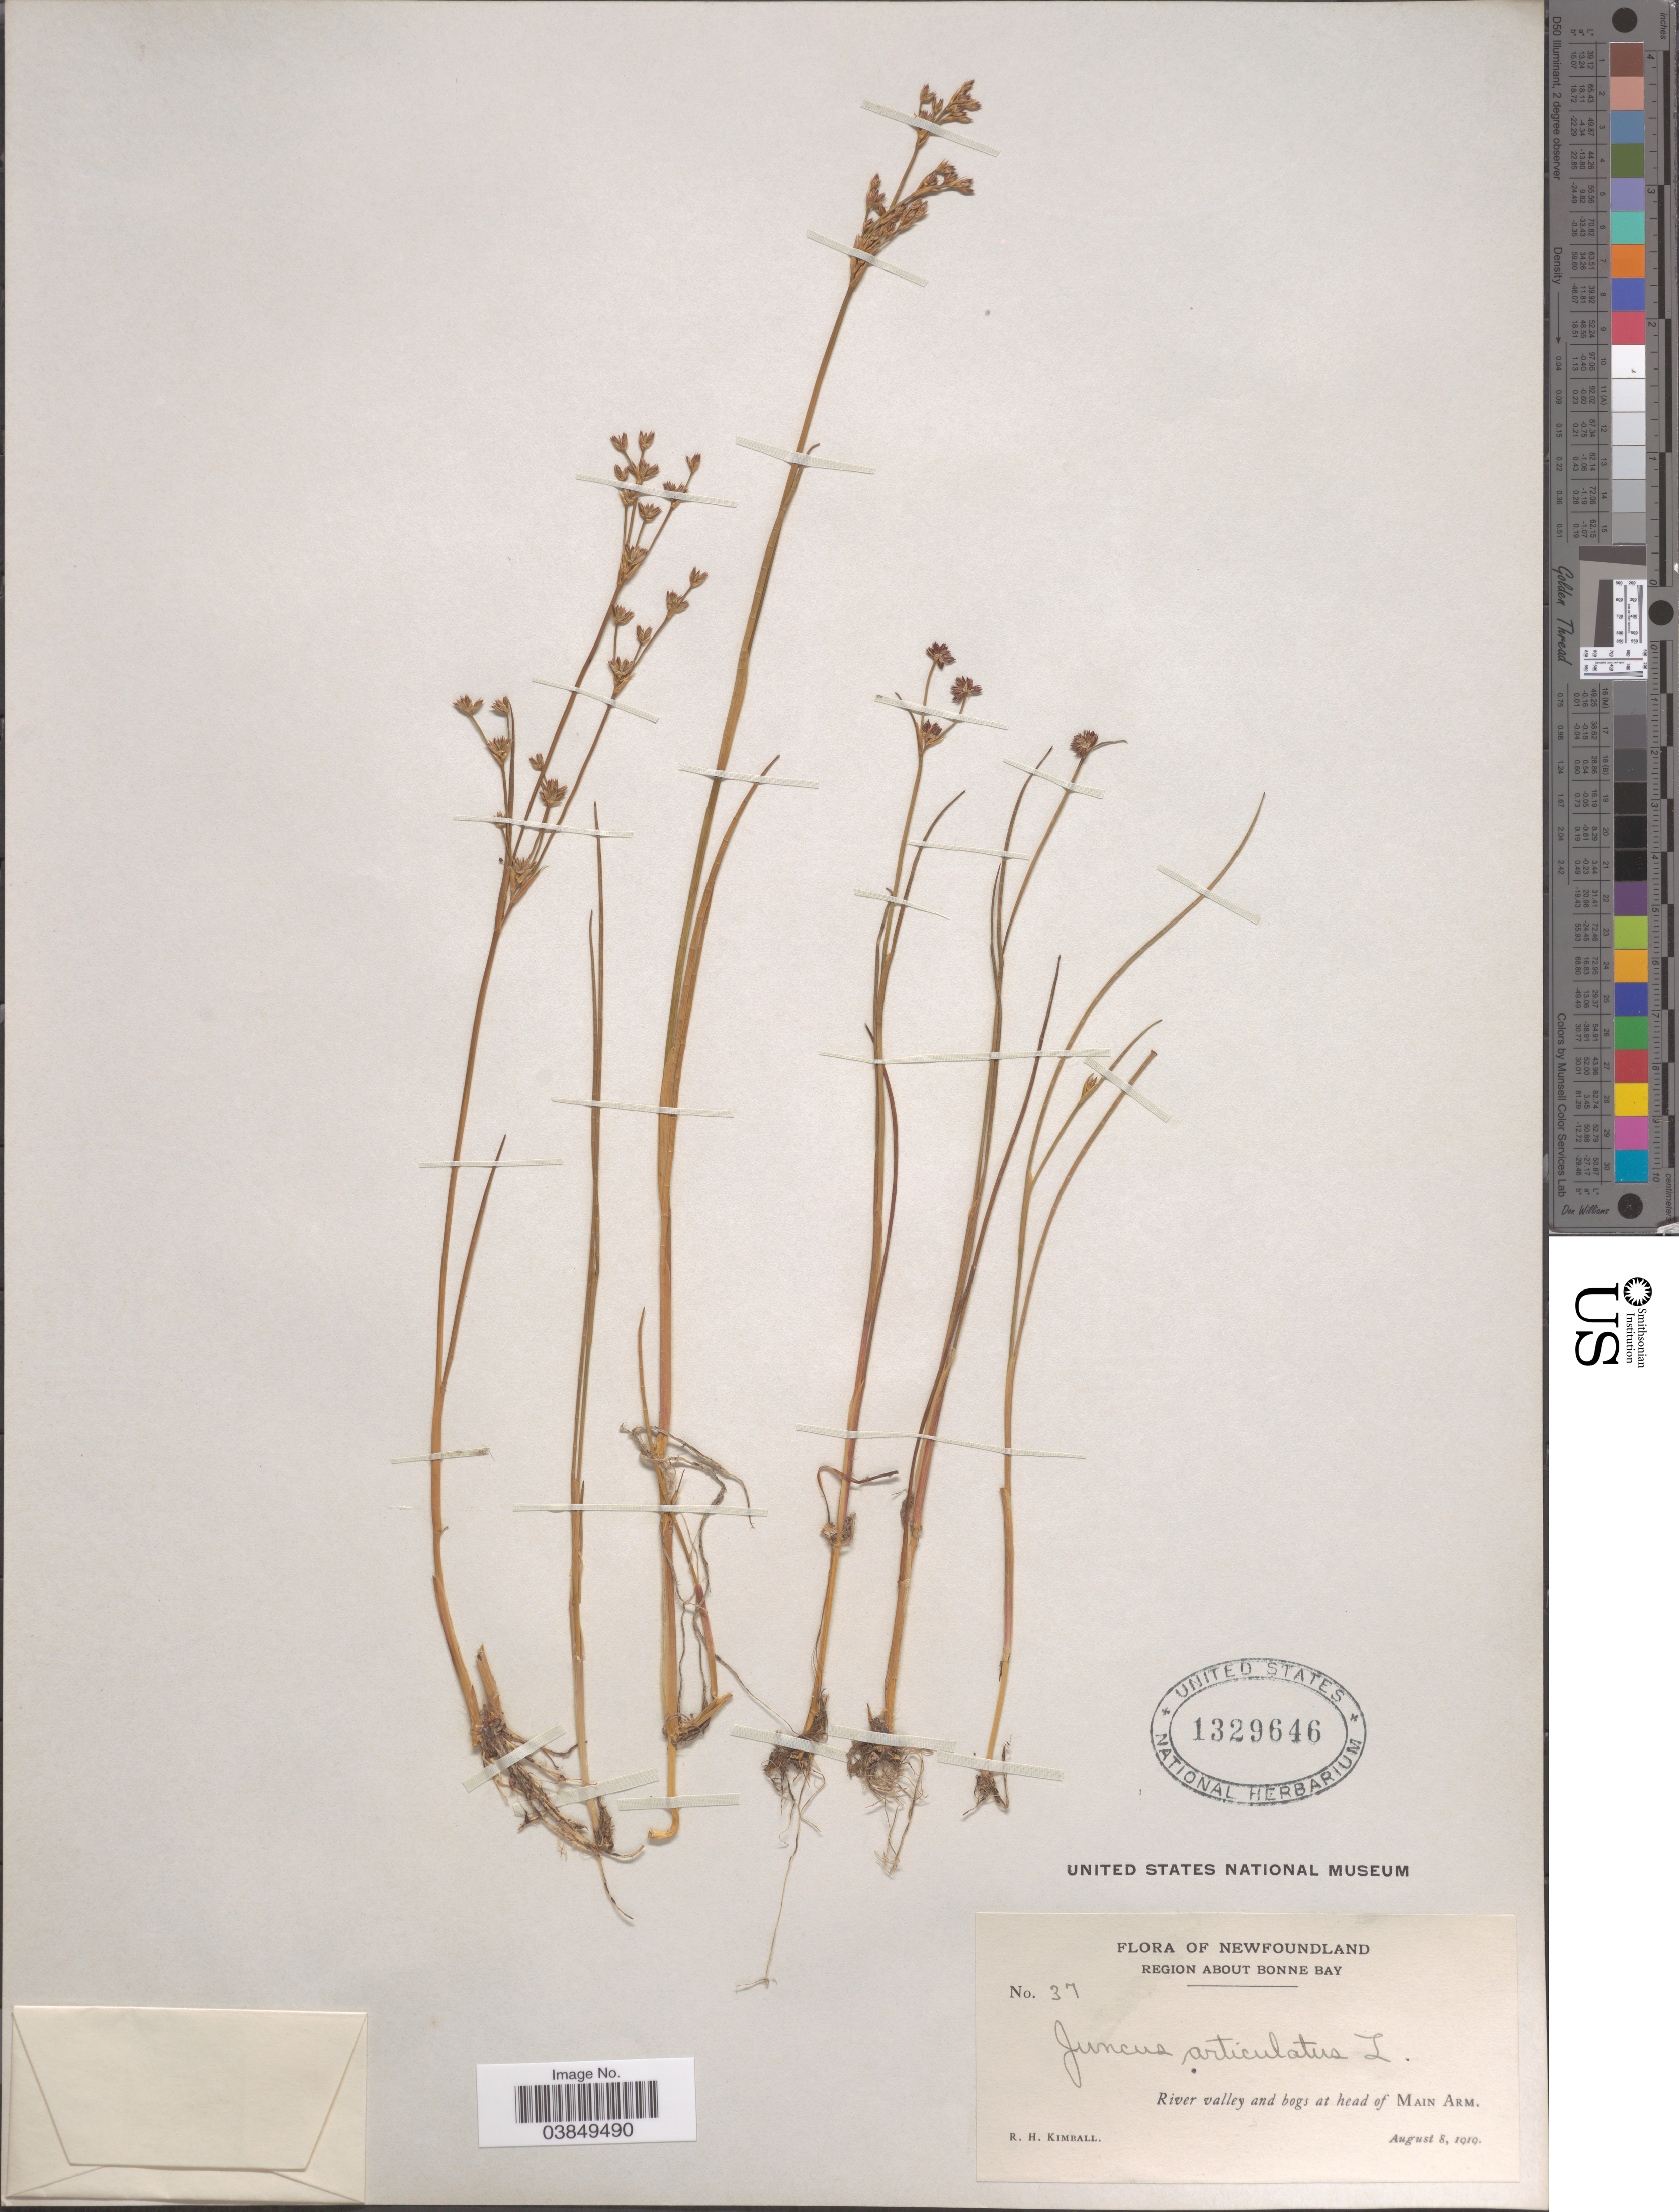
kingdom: Plantae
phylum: Tracheophyta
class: Liliopsida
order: Poales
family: Juncaceae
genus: Juncus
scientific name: Juncus articulatus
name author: L.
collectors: R. Kimball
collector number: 37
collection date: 1919-08-08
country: Canada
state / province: Newfoundland and Labrador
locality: Region about Bonne Bay. Head of Main Arm.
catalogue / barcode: US 1329646